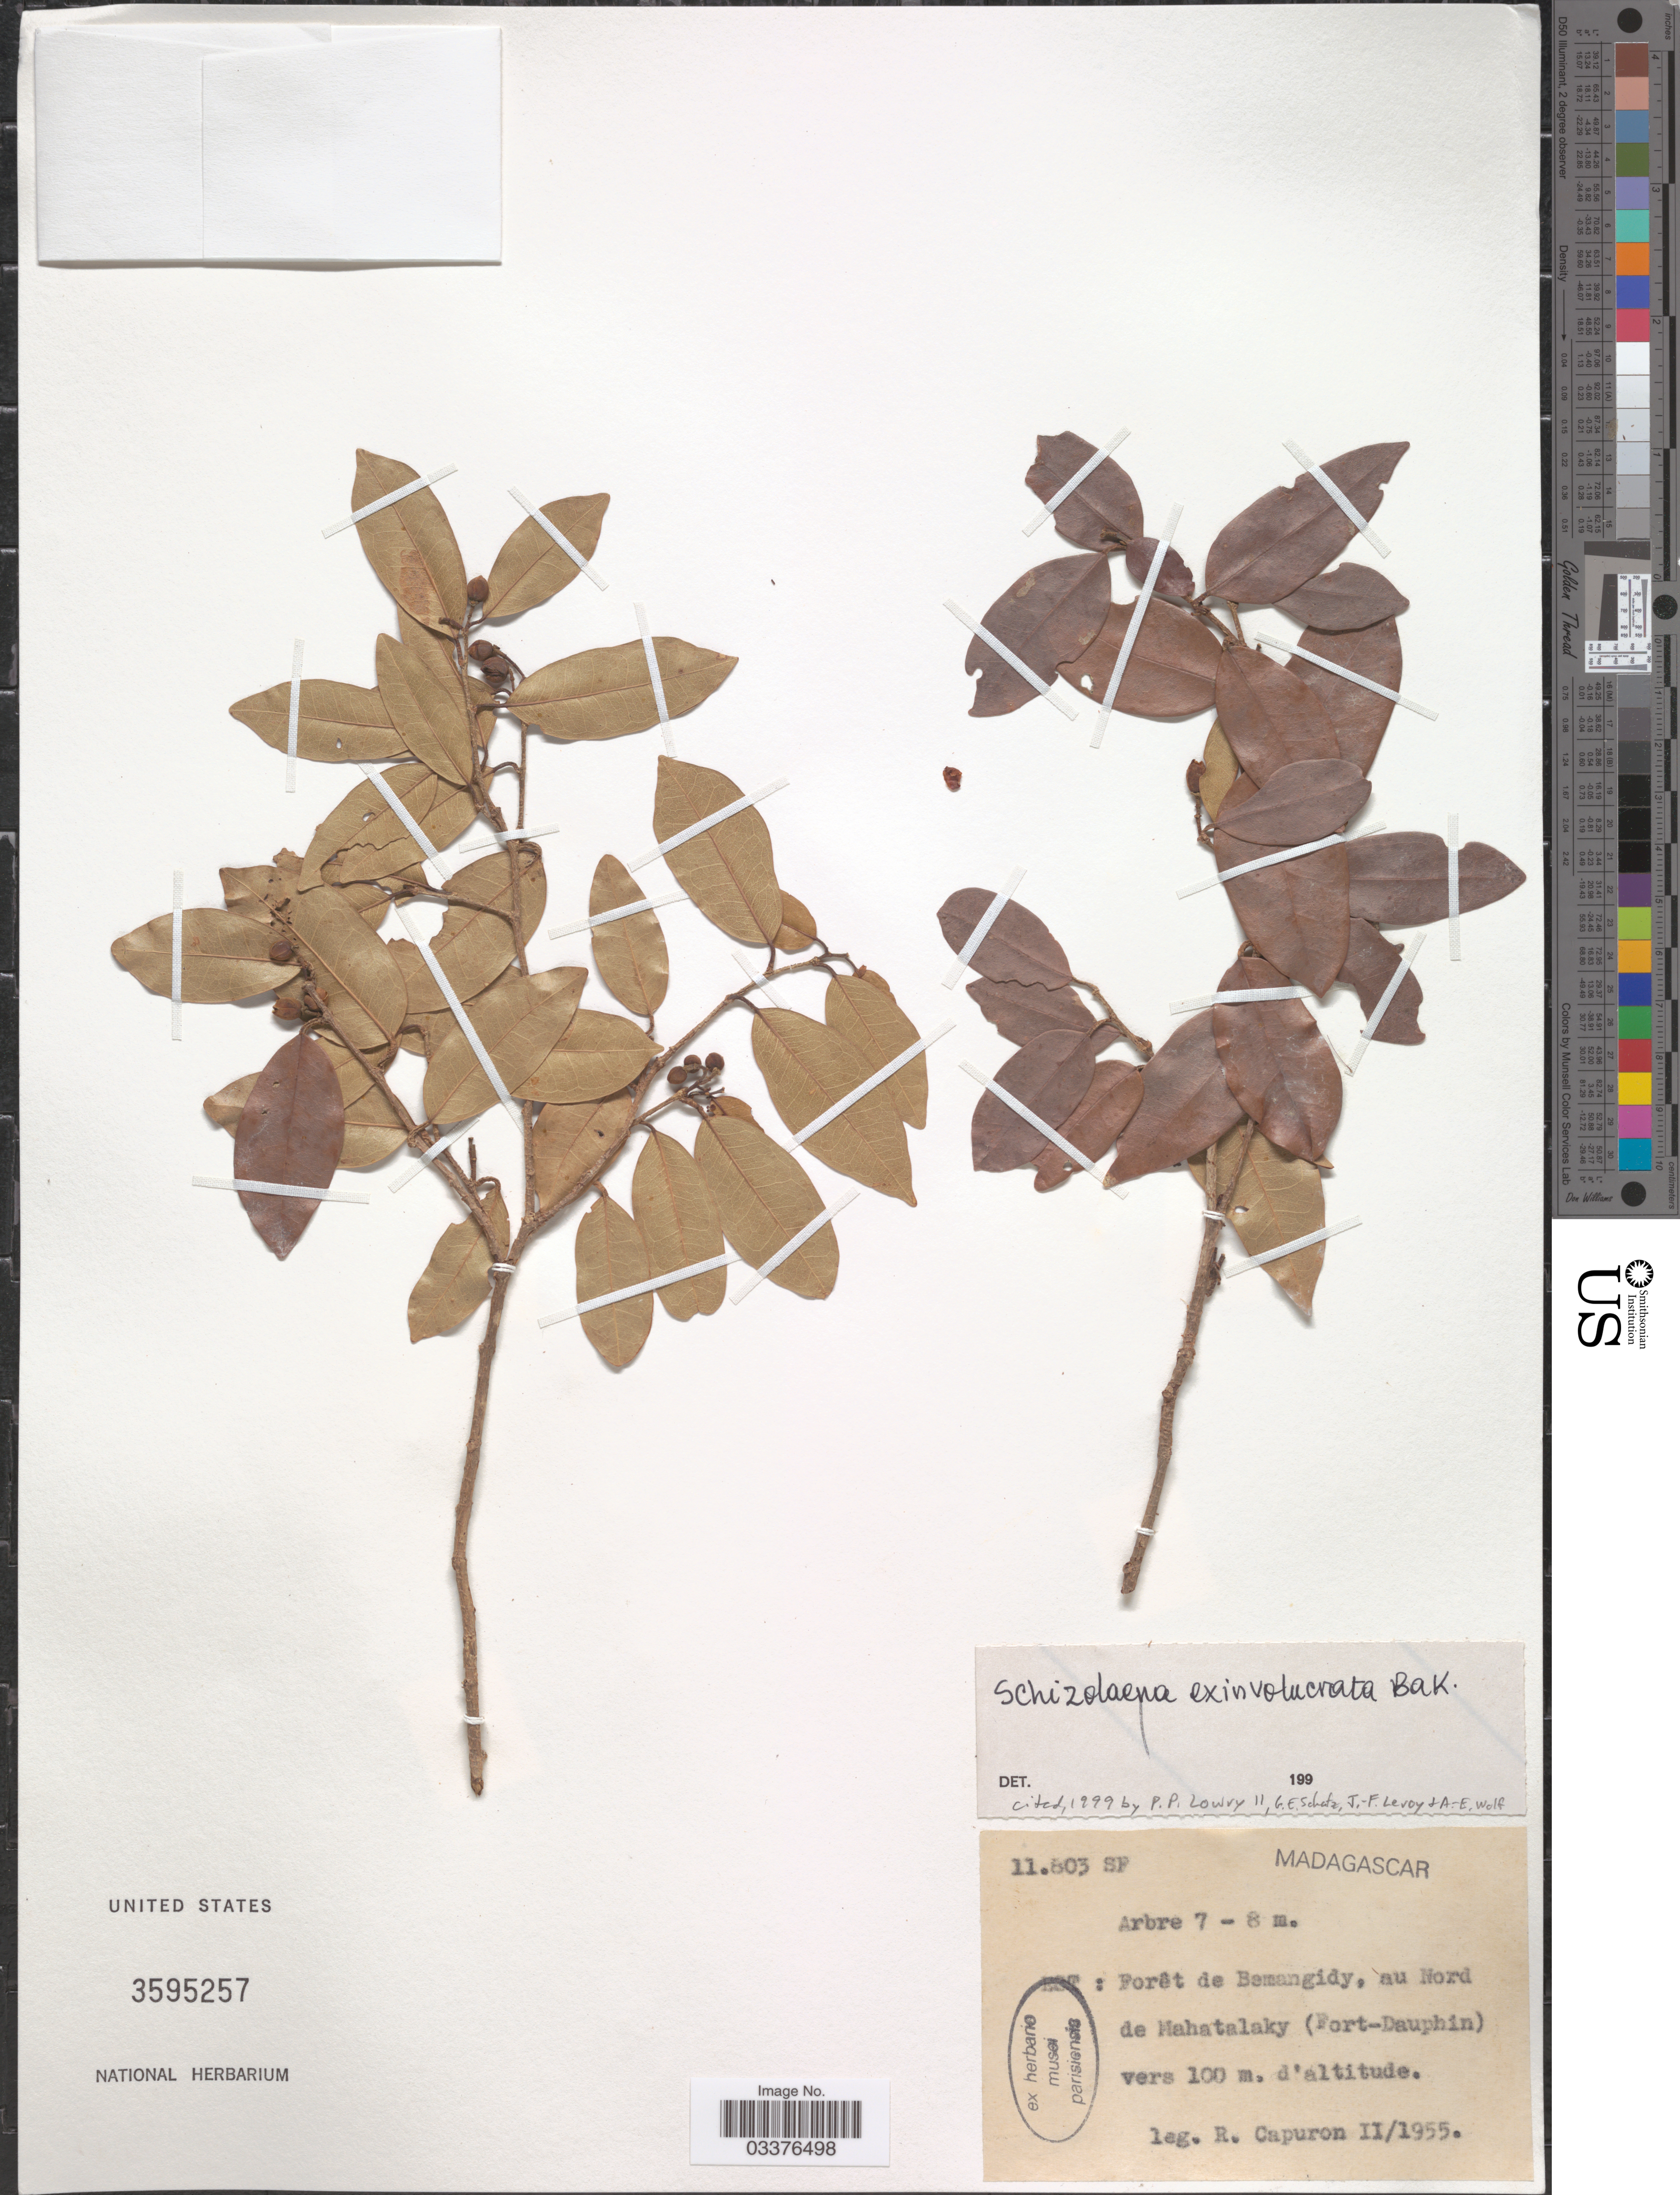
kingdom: Plantae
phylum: Tracheophyta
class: Magnoliopsida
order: Malvales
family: Sarcolaenaceae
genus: Schizolaena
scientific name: Schizolaena exinvolucrata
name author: Baker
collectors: R. Capuron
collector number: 11803 SF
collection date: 1955-02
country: Madagascar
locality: Est: Forêt de Bamangidy, au Nord de Mahatalaky (Fort-Dauphin).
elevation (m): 100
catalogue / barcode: US 3595257